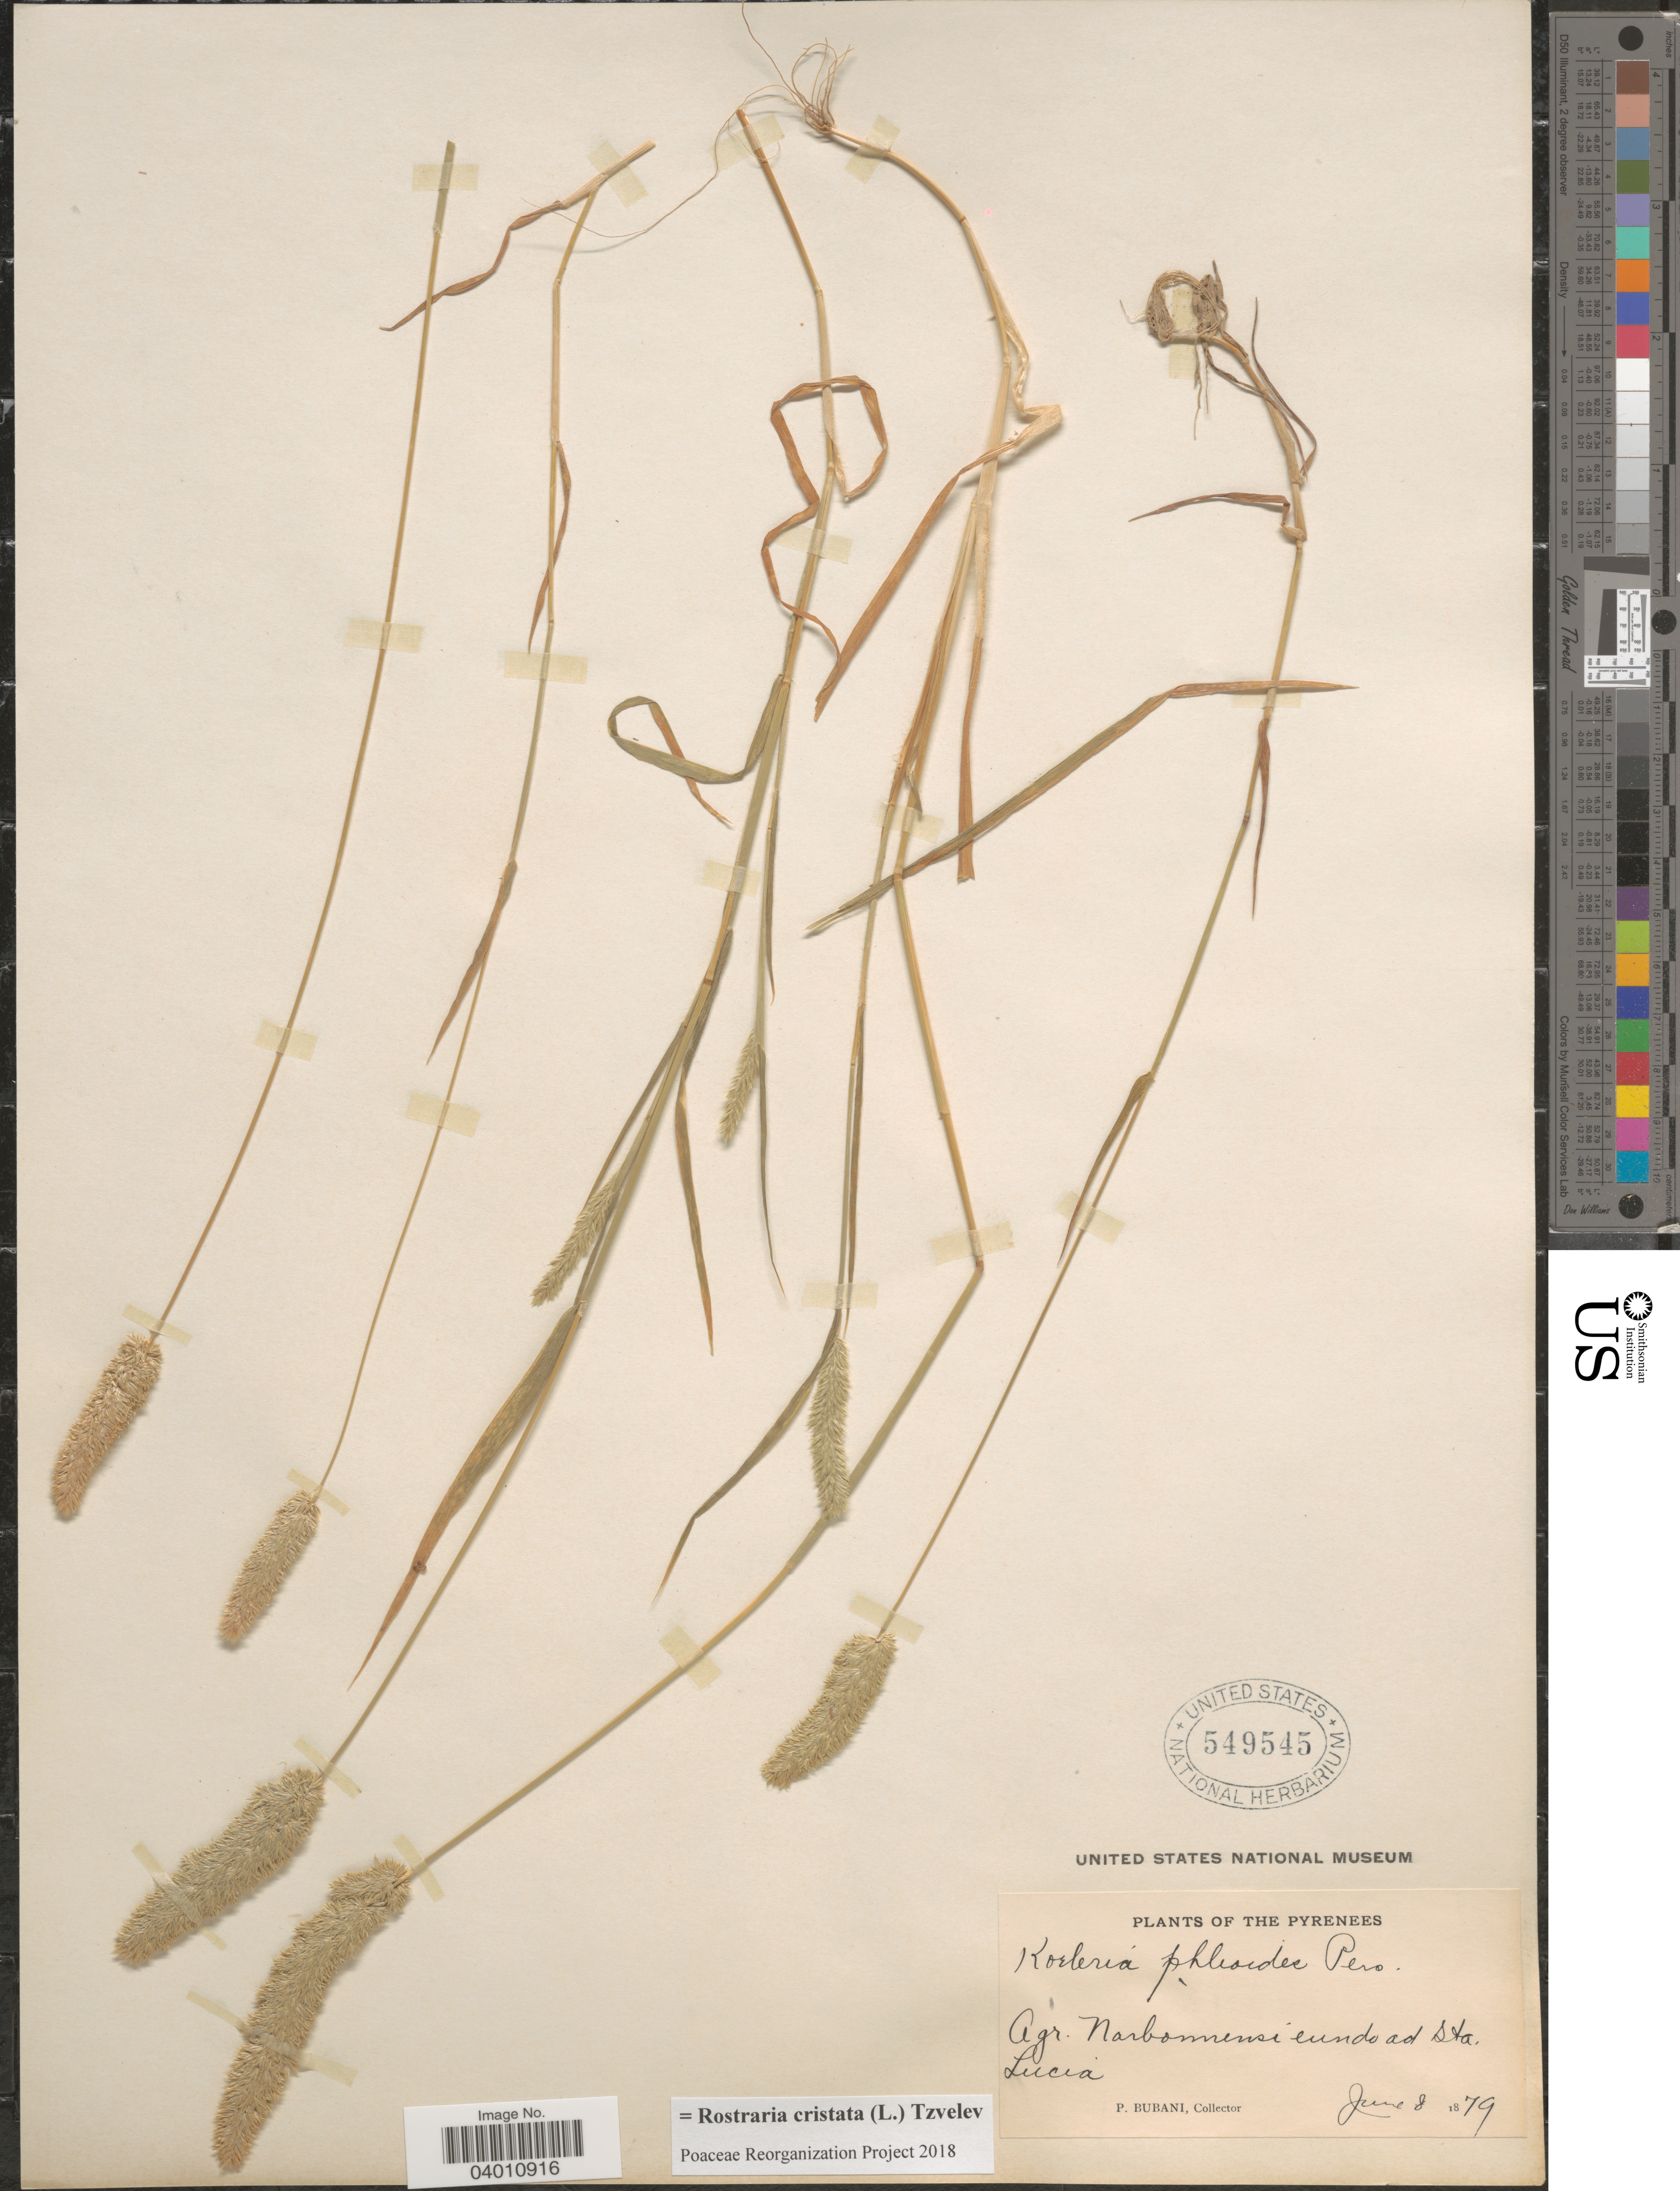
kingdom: Plantae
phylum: Tracheophyta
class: Liliopsida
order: Poales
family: Poaceae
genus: Rostraria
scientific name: Rostraria cristata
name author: (L.) Tzvelev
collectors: P. Bubani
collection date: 1879-06-08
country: France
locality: The Pyrenees. Agr. Narbonnensi cundo ad Sta. Lucia.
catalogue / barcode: US 549545